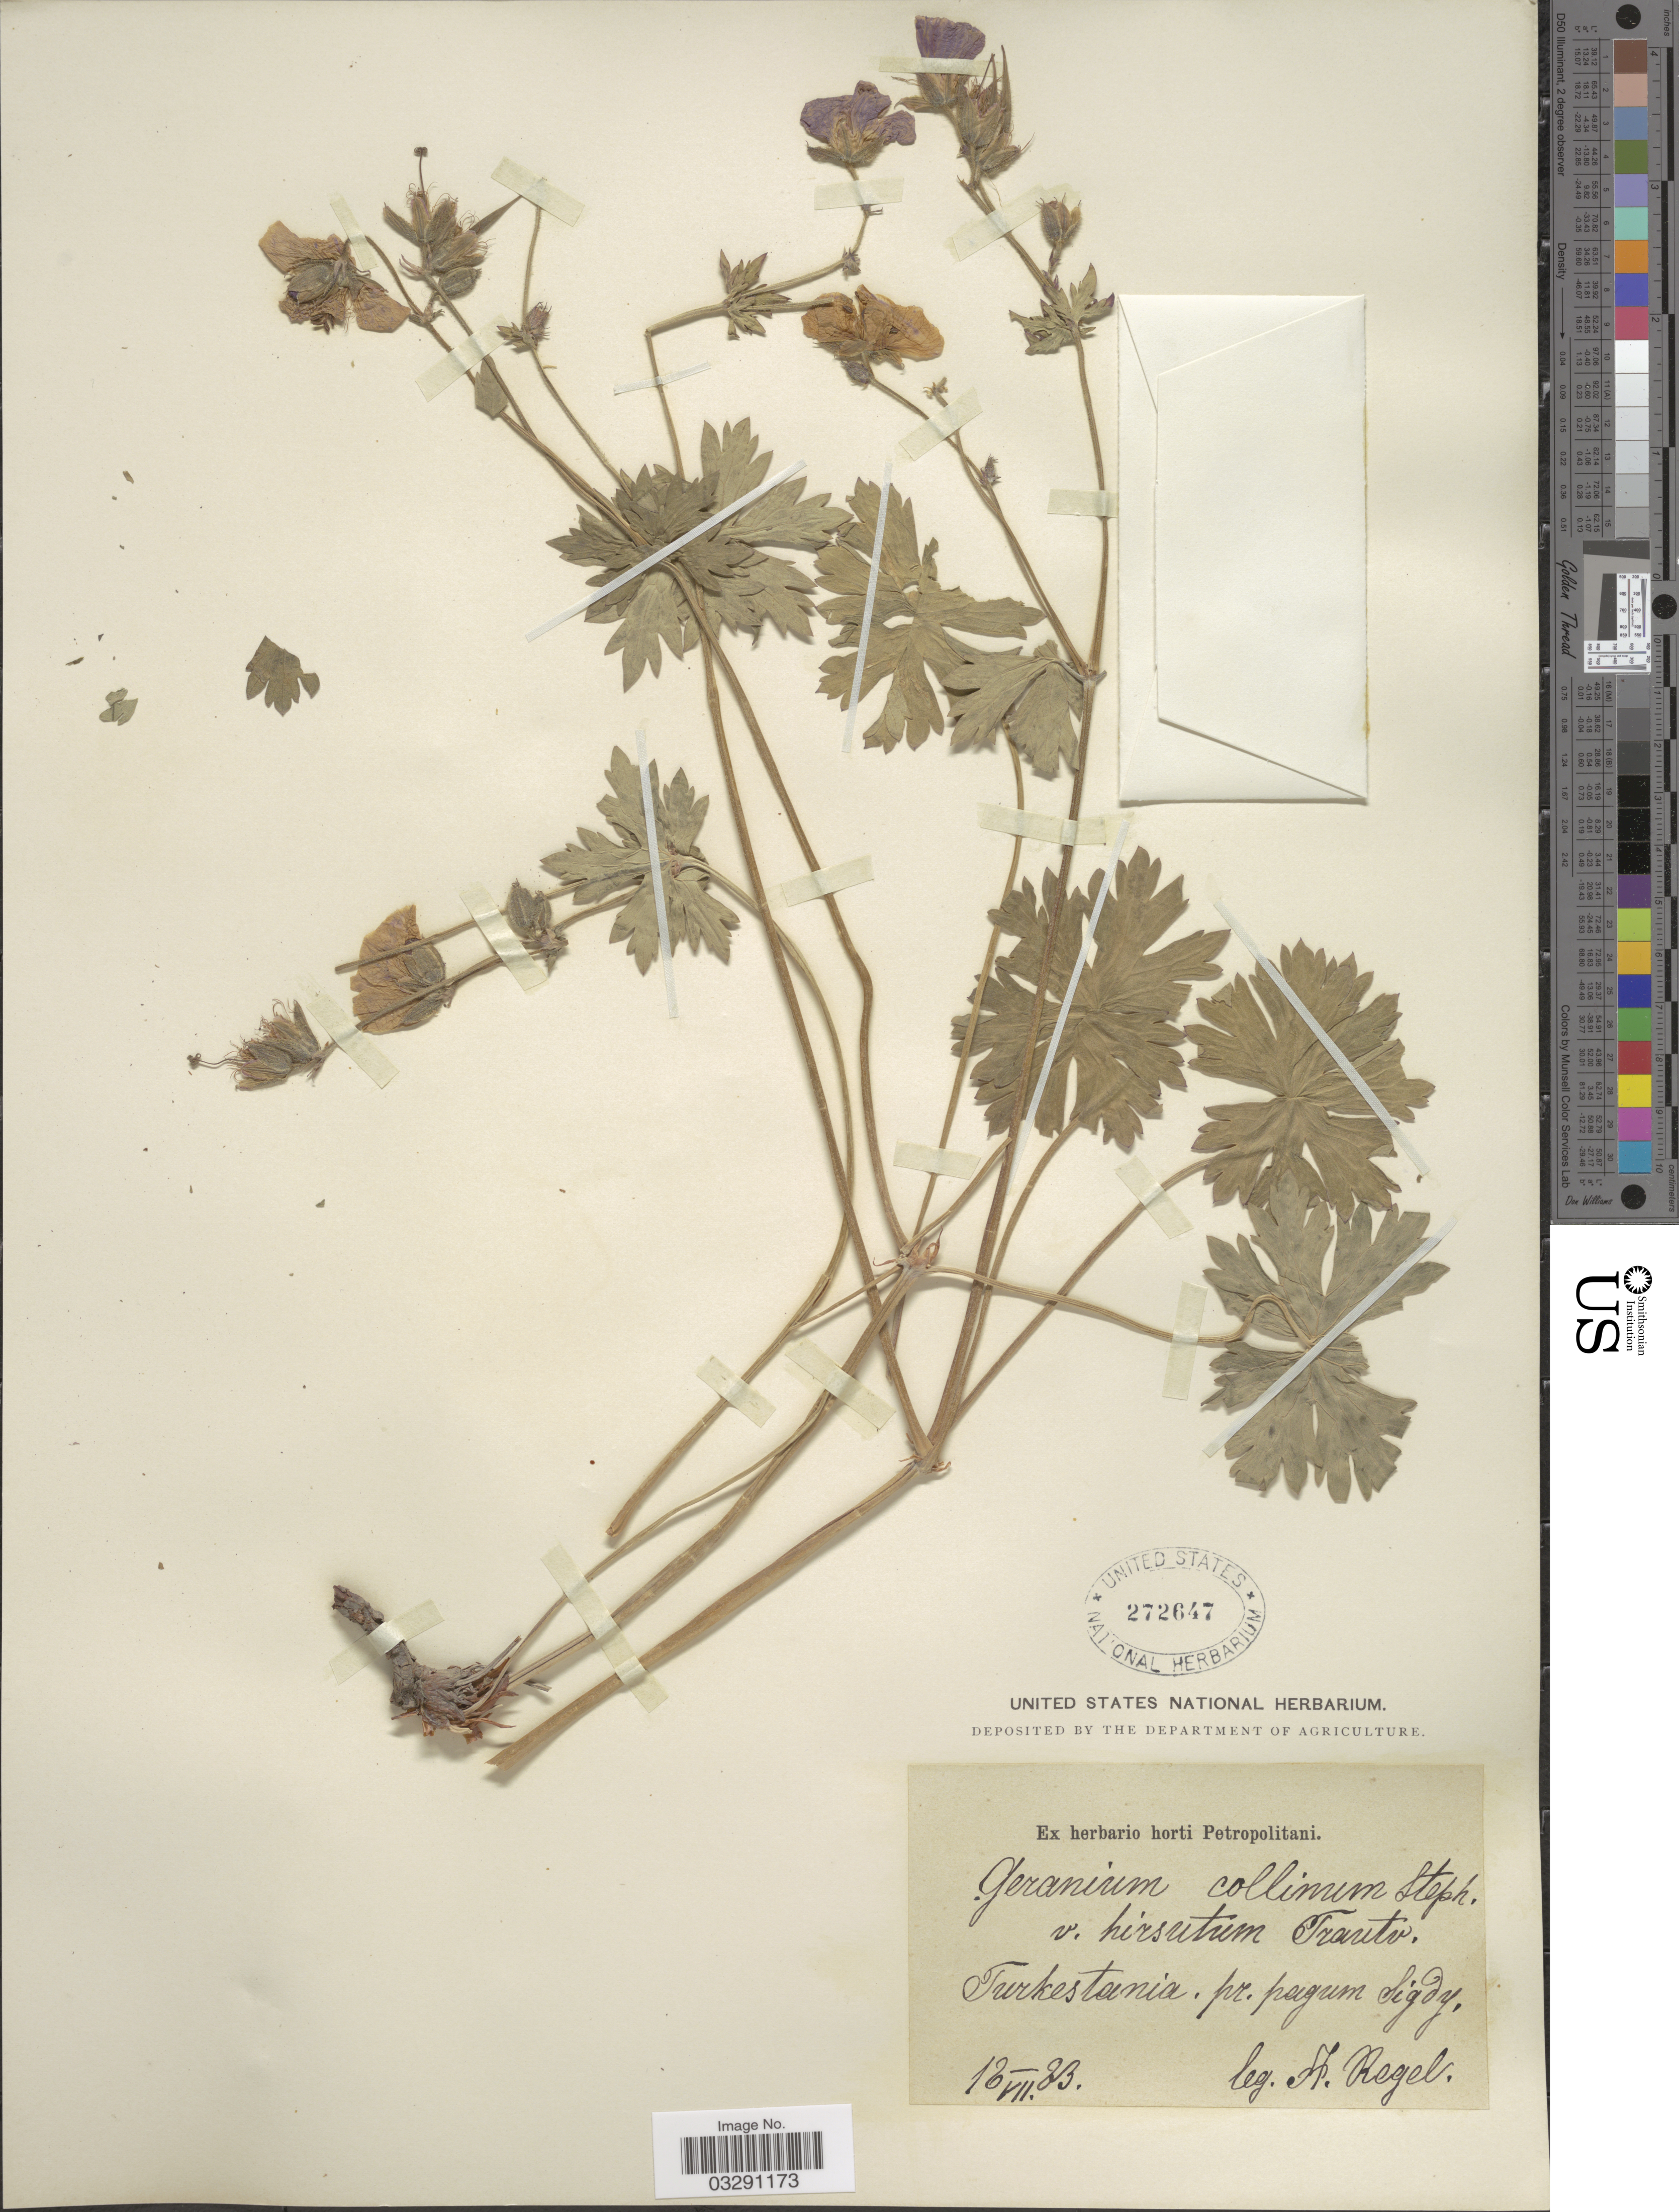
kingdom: Plantae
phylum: Tracheophyta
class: Magnoliopsida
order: Geraniales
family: Geraniaceae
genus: Geranium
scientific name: Geranium collinum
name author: Stephan ex Willd.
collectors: A. Regel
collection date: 1883-07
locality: Turkestania, pr. pagum Sigdy.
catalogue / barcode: US 272647